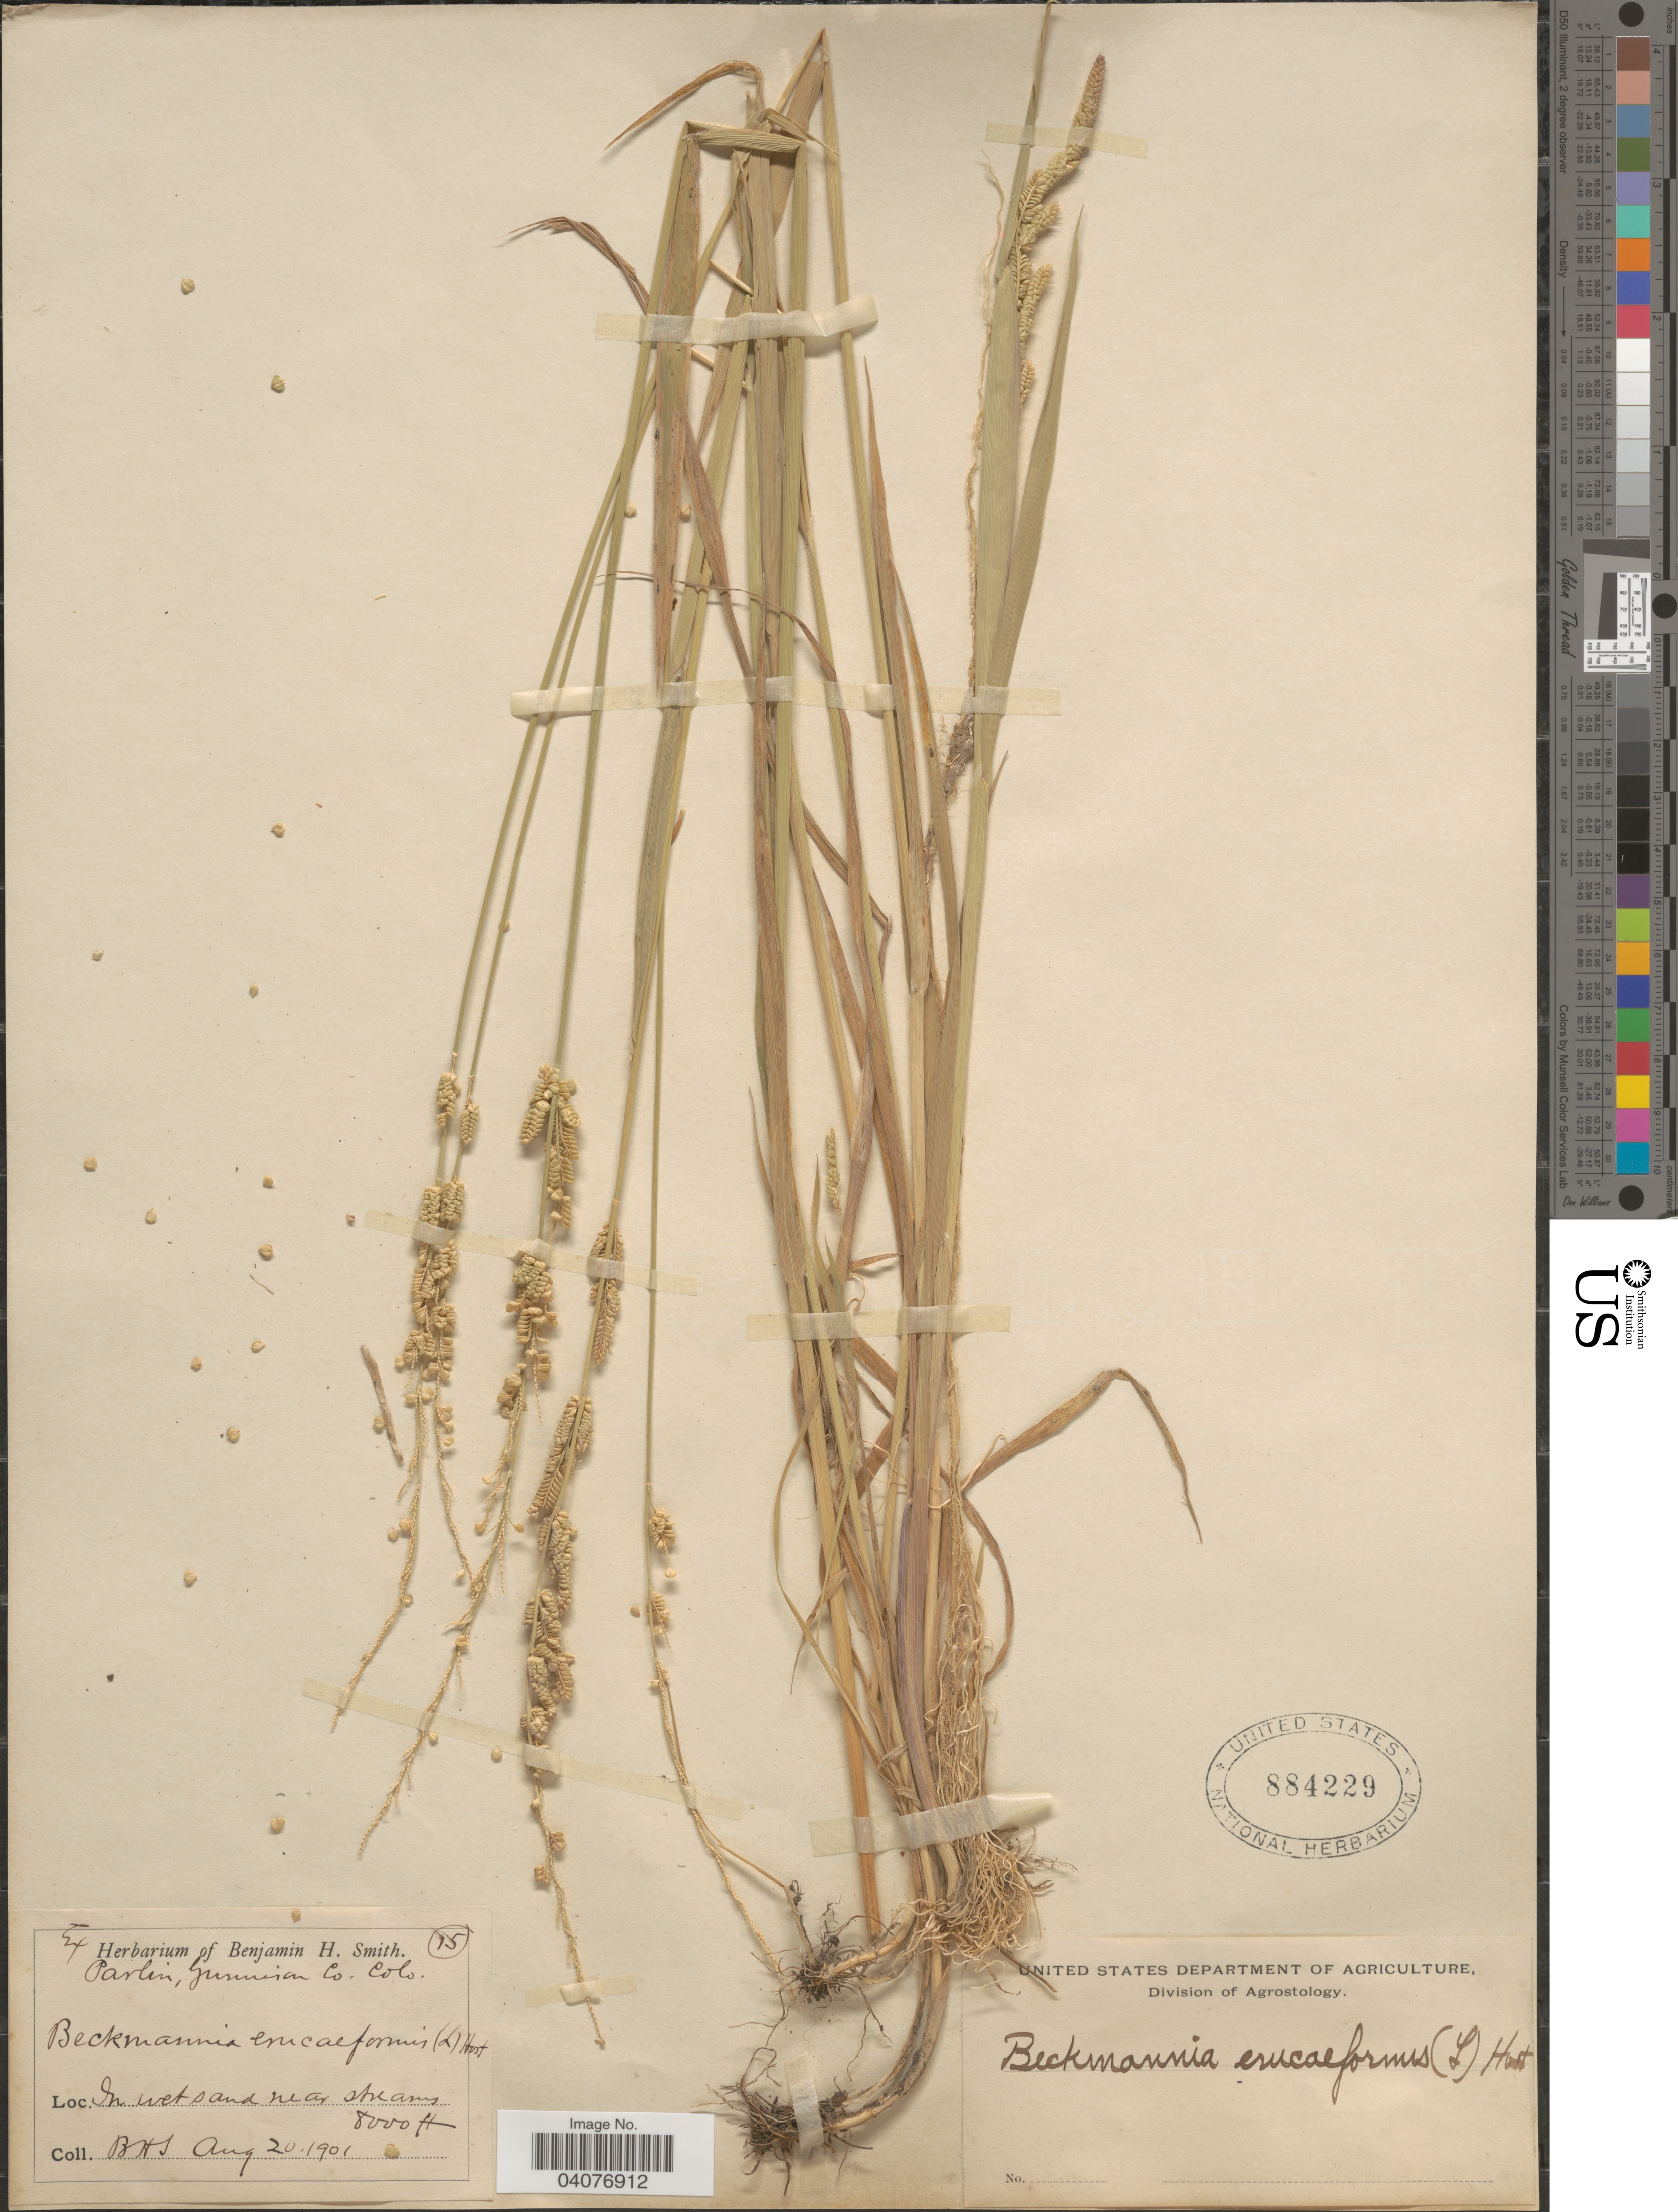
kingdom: Plantae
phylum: Tracheophyta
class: Liliopsida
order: Poales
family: Poaceae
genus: Beckmannia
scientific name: Beckmannia syzigachne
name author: (Steud.) Fernald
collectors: B. H. Smith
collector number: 15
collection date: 1901-08-20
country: United States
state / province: Colorado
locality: Parlin, Gunnison Co. In wet sand near streams.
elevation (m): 2438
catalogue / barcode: US 884229